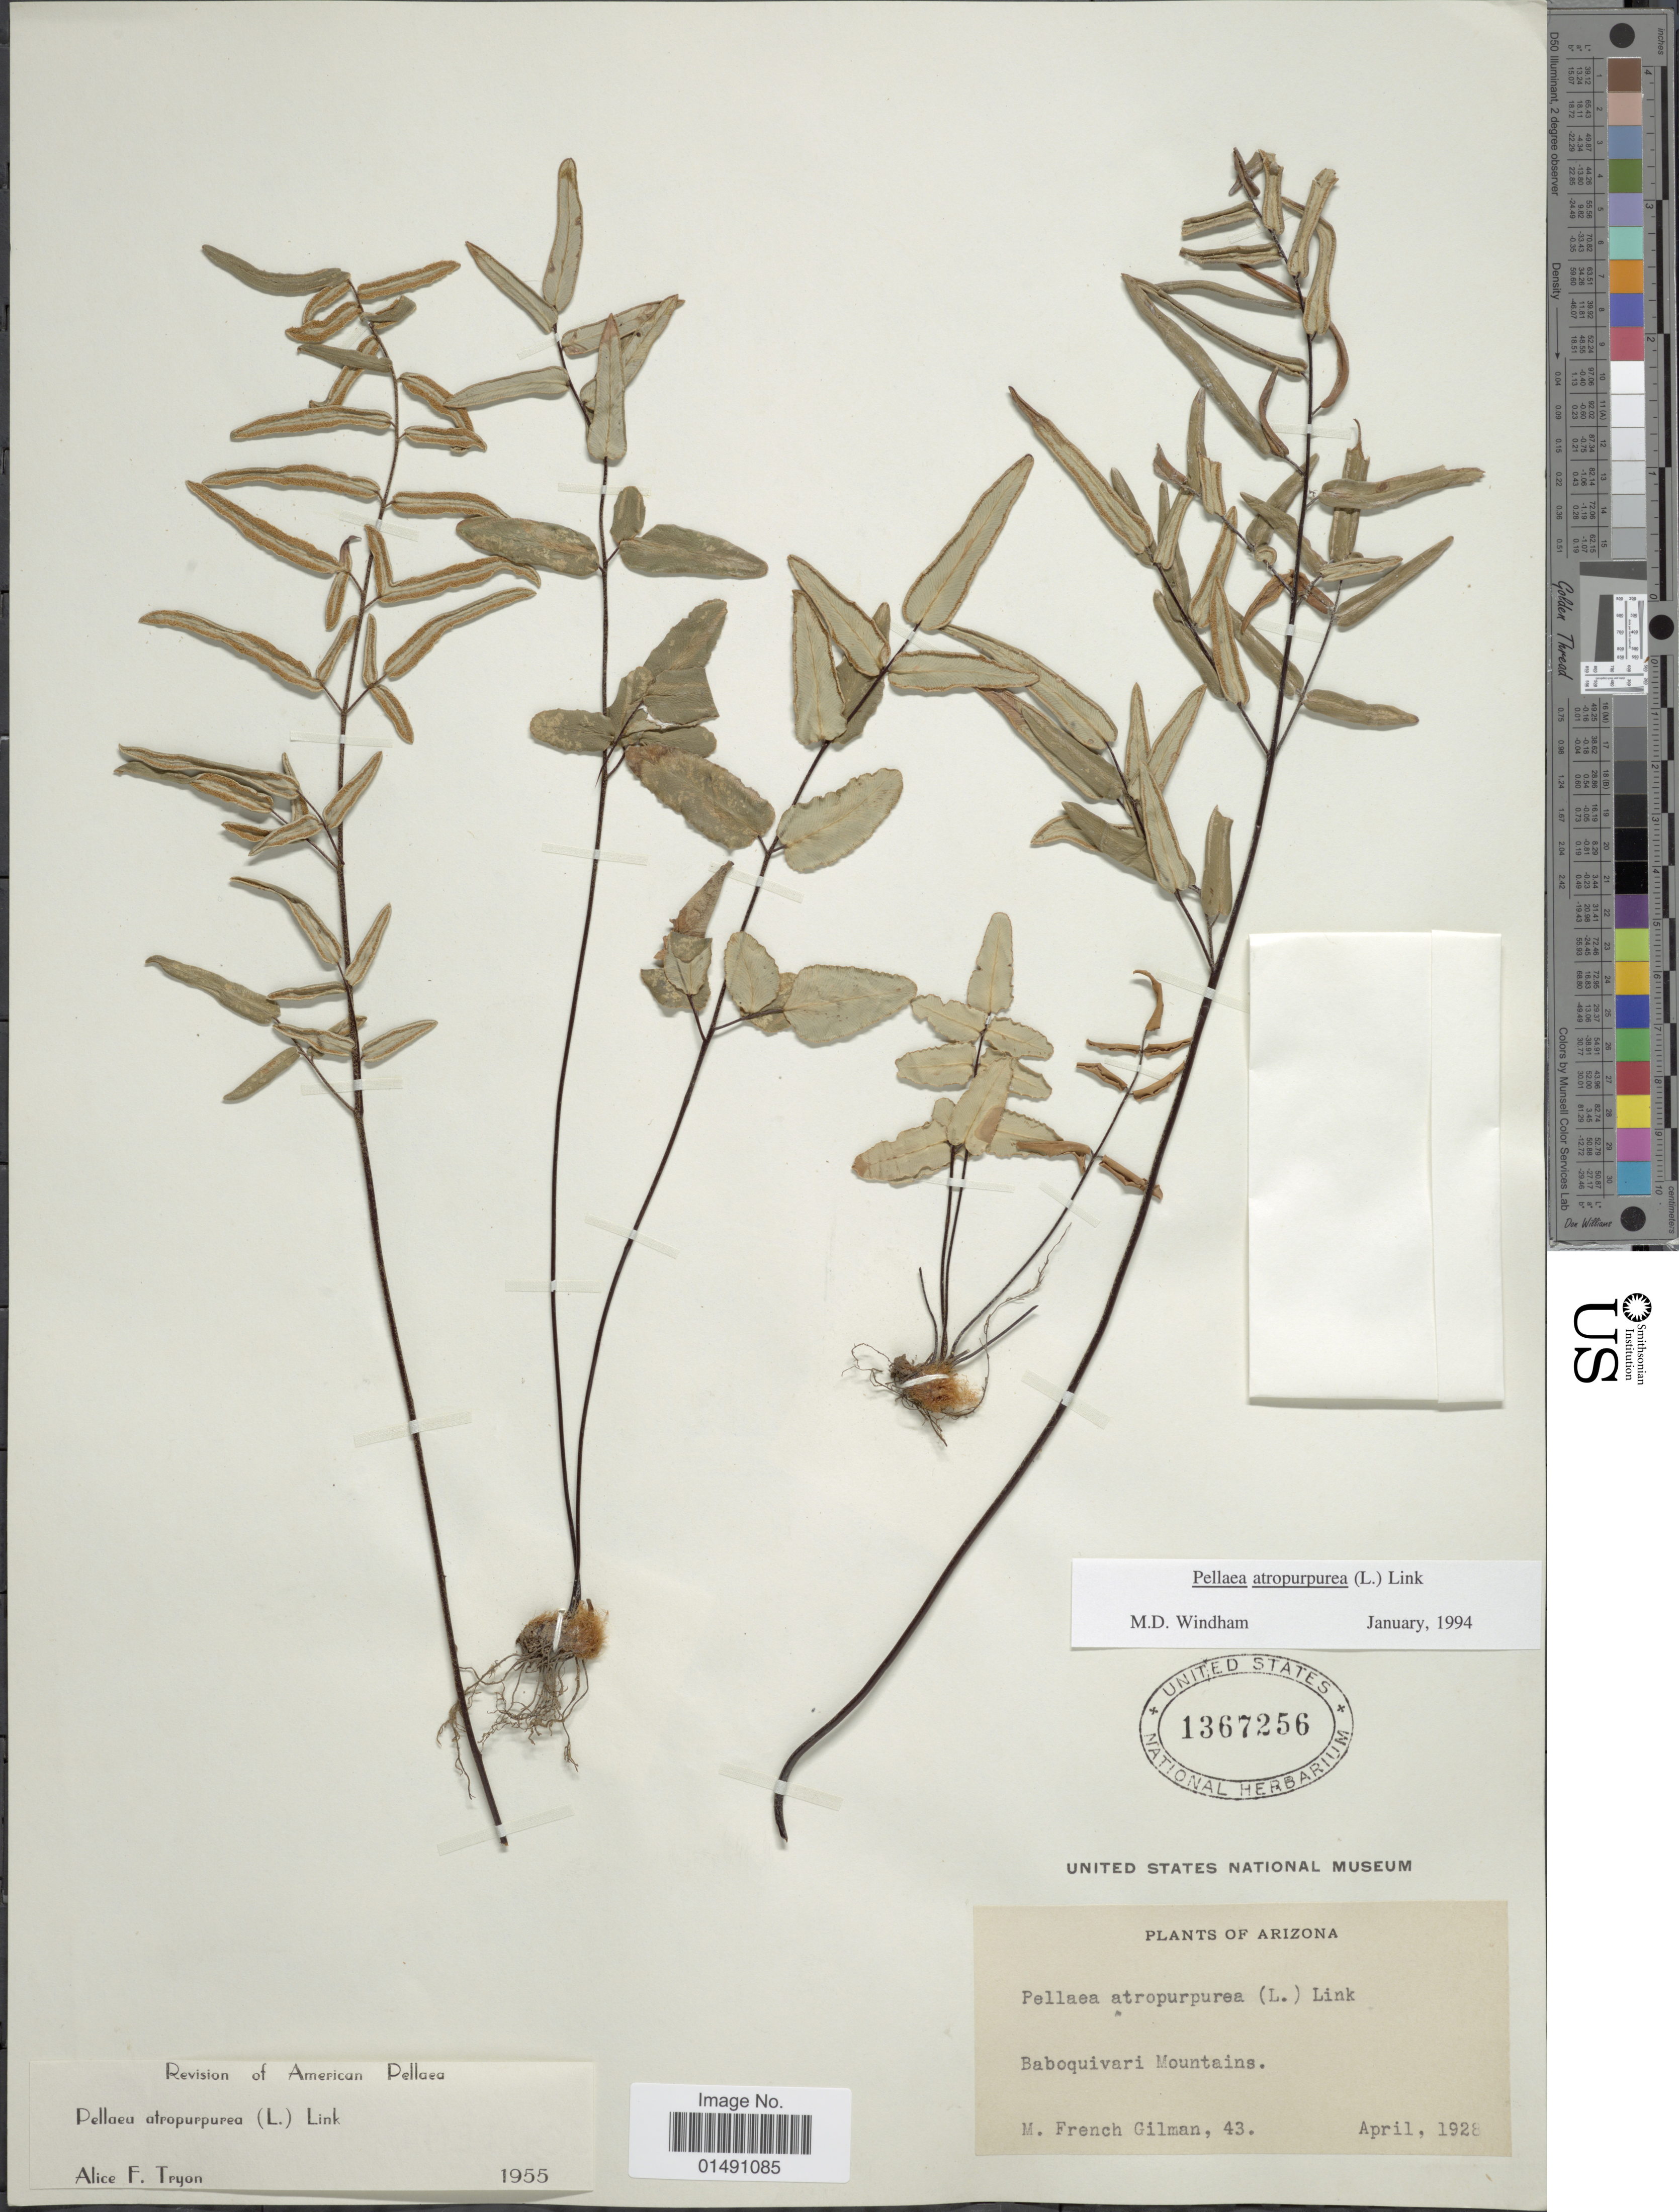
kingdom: Plantae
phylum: Tracheophyta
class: Polypodiopsida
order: Polypodiales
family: Pteridaceae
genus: Pellaea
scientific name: Pellaea atropurpurea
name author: (L.) Link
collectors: M. F. Gilman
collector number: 43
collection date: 1928-04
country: United States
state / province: Arizona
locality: Baboquivari Mountains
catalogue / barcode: US 1367256